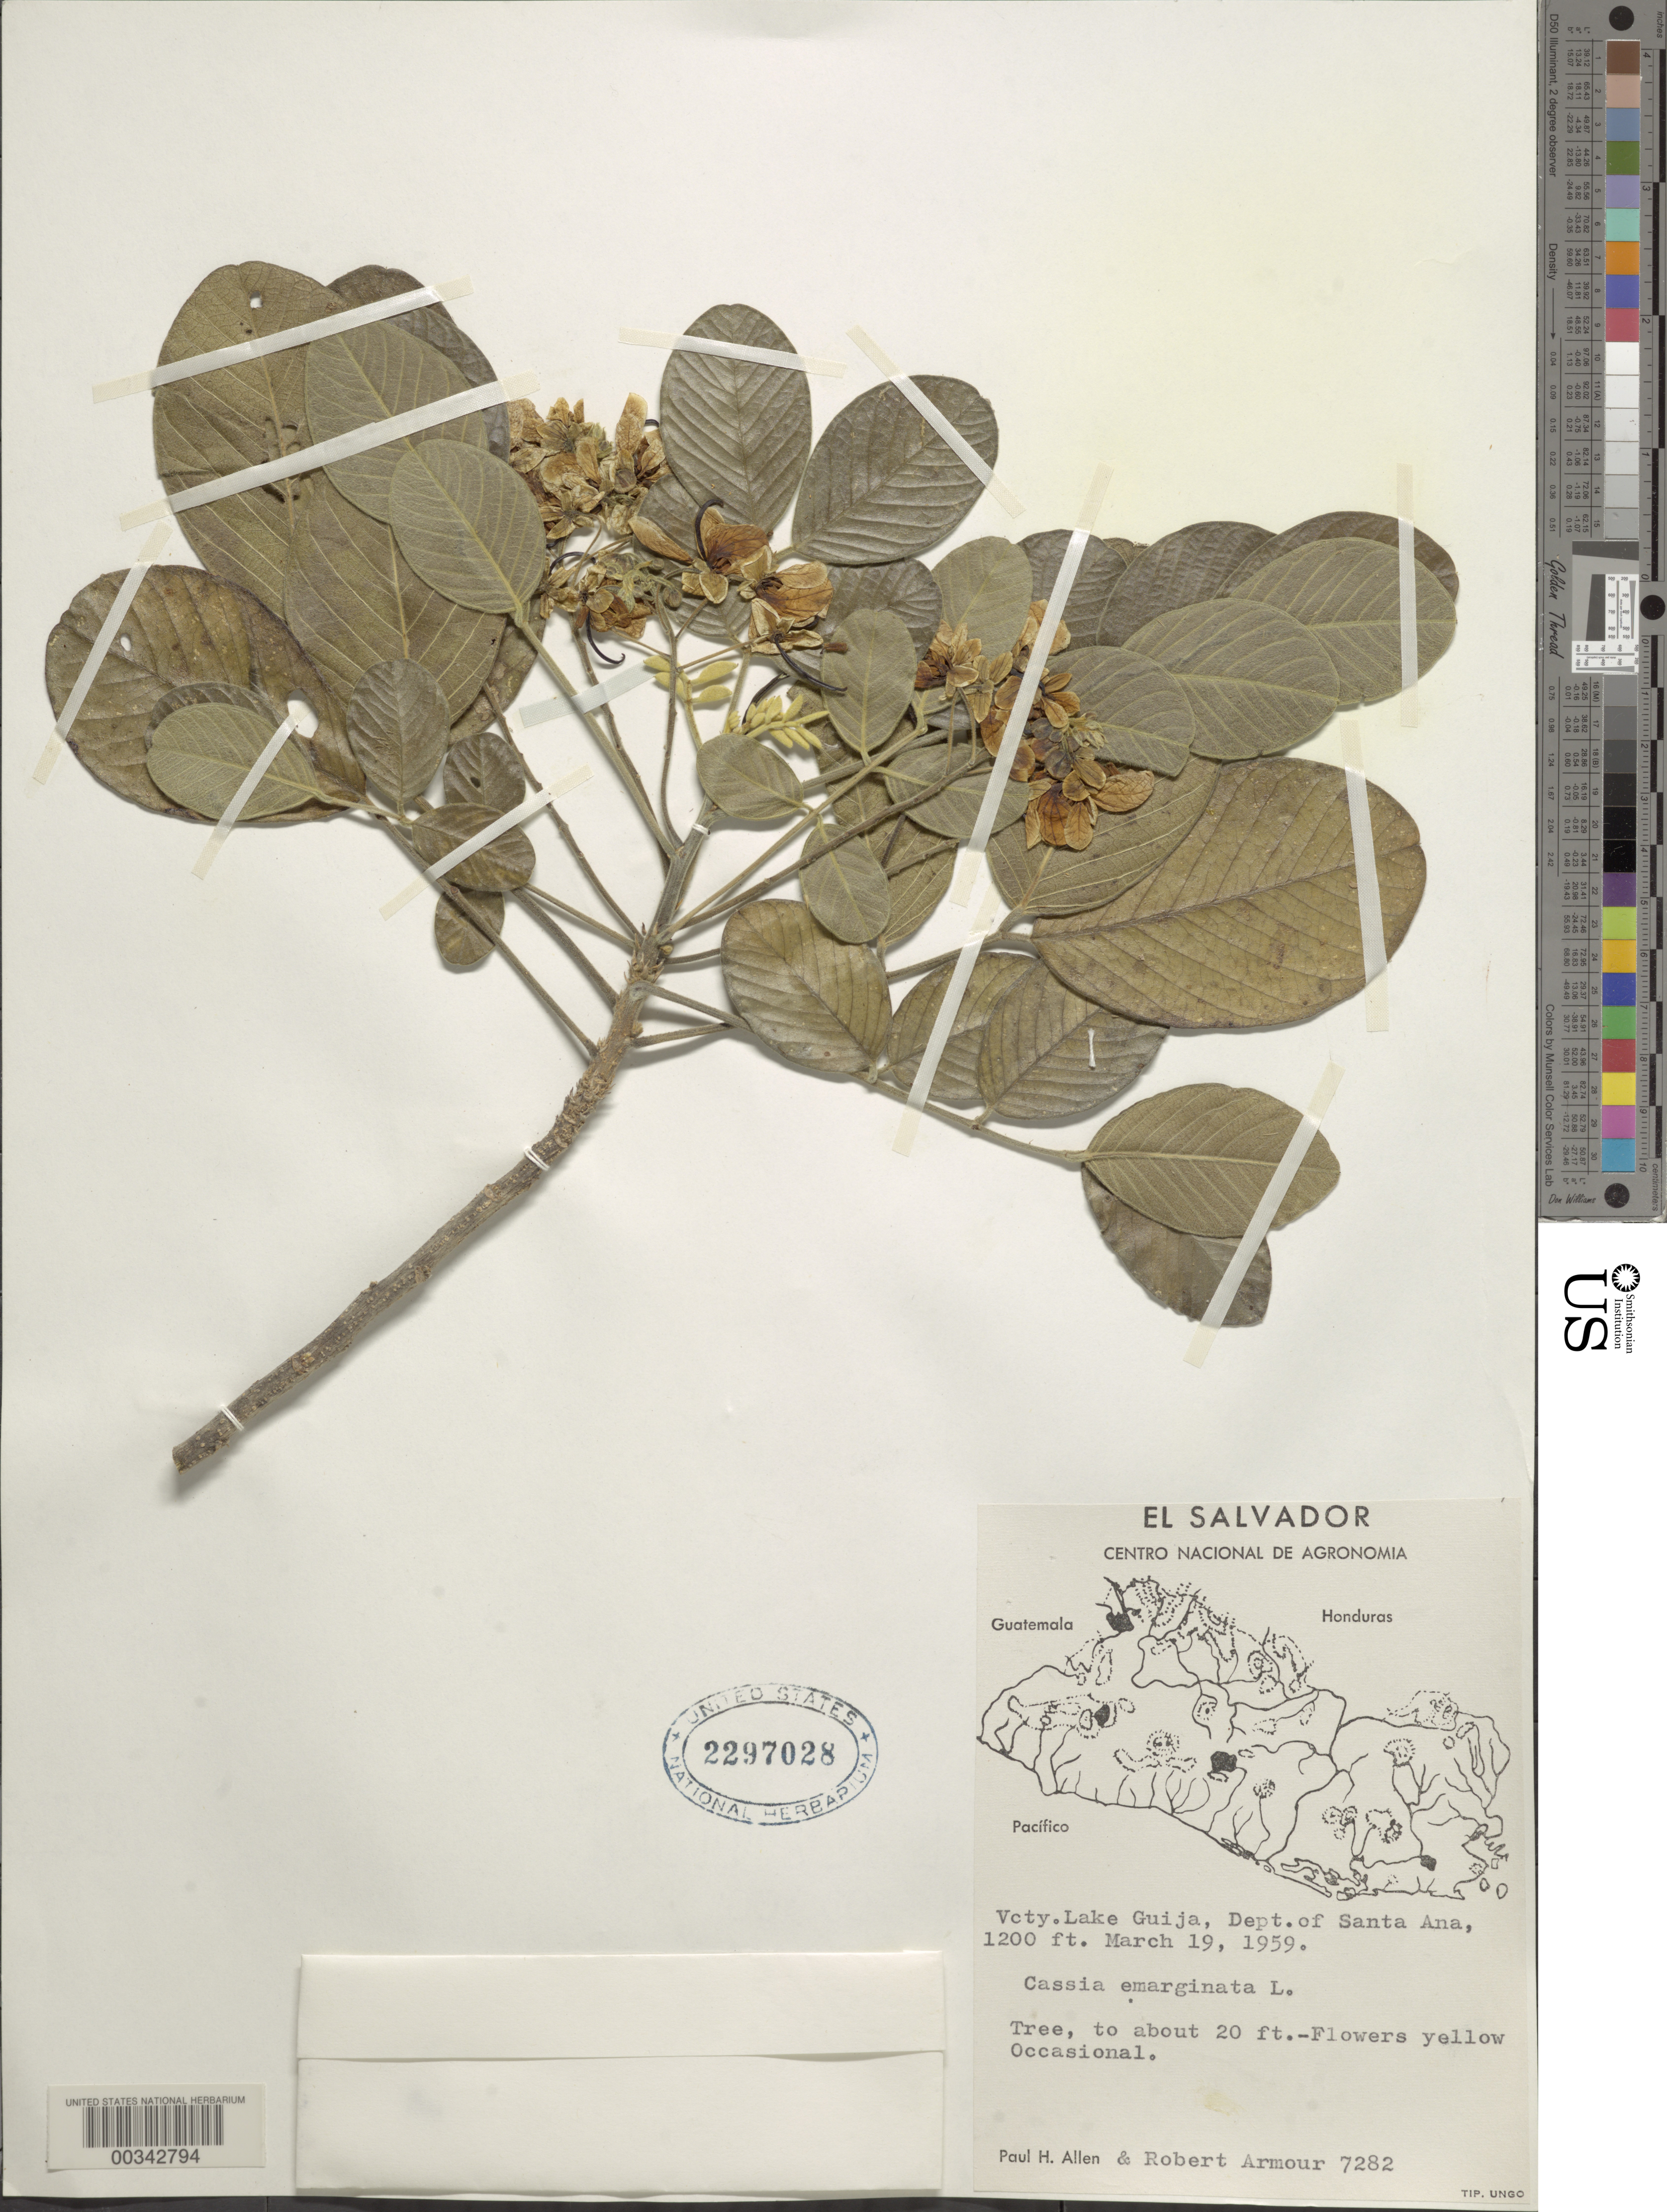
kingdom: Plantae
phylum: Tracheophyta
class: Magnoliopsida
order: Fabales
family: Fabaceae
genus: Senna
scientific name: Senna emarginata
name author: L.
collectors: P. H. Allen & R. Armour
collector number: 7282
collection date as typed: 19 Mar 1959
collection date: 1959-03-19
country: El Salvador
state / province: Santa Ana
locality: Vicinity of lake guija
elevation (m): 366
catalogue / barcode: US 2297028